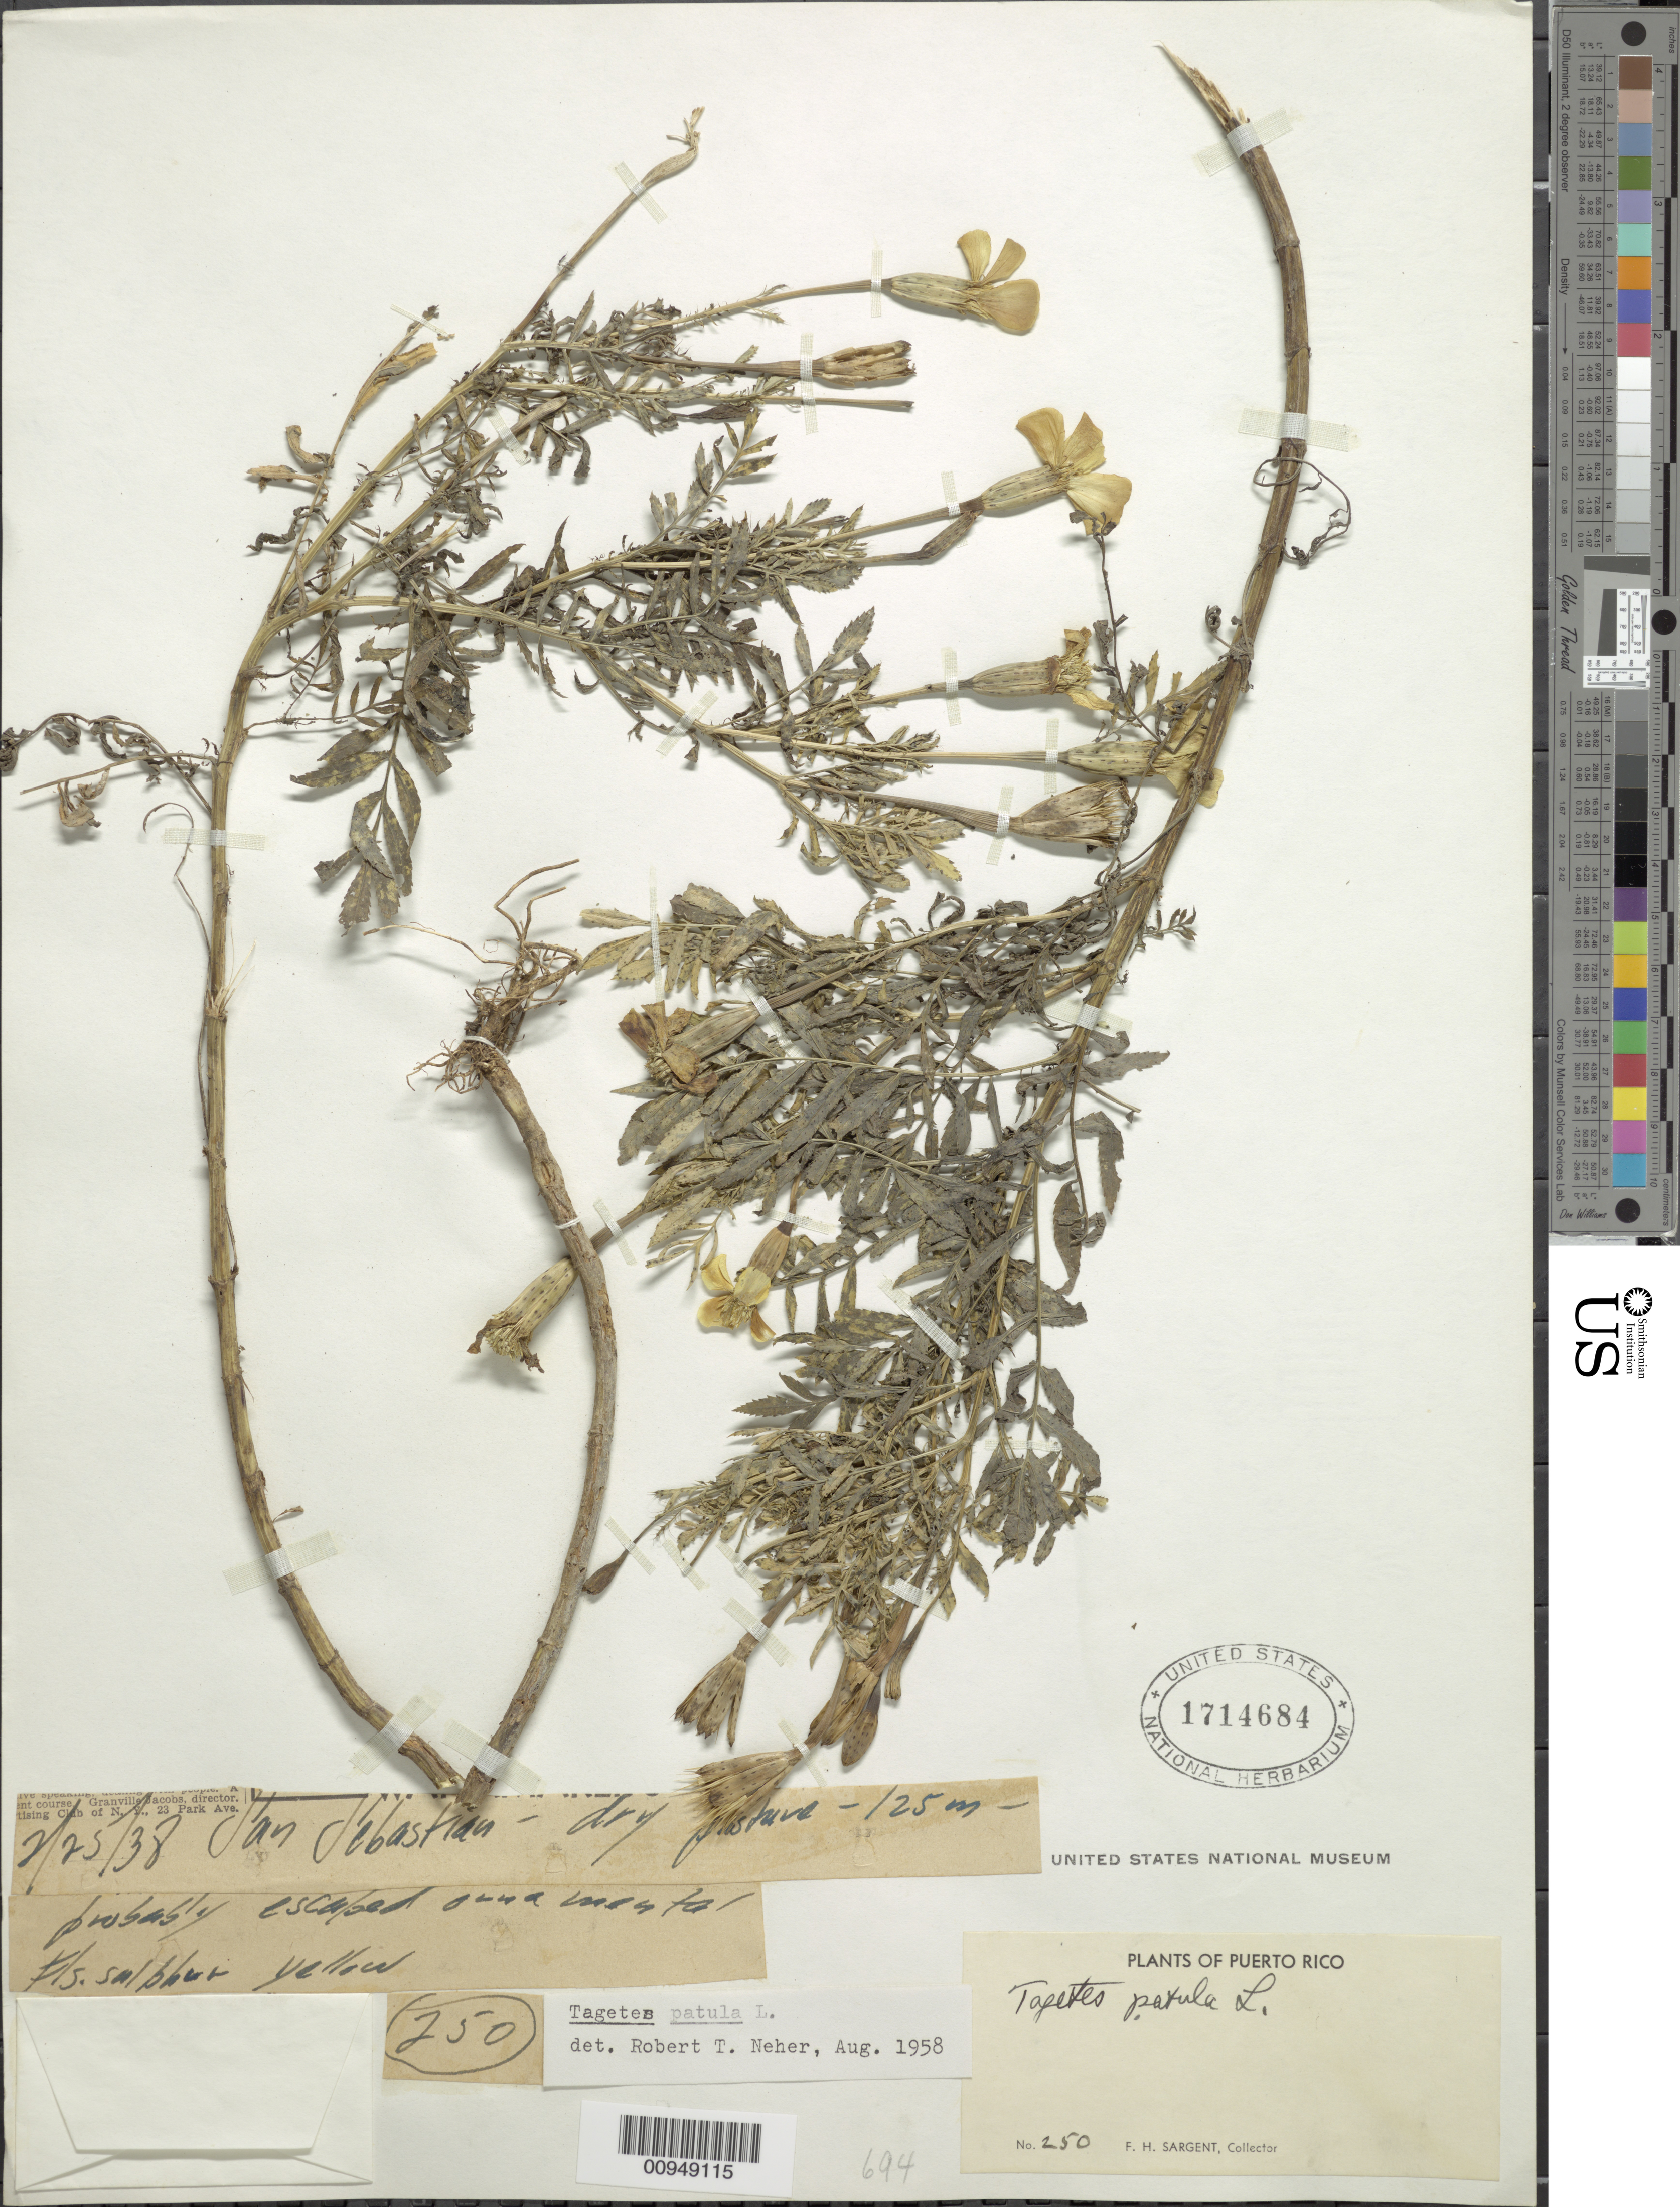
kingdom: Plantae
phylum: Tracheophyta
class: Magnoliopsida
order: Asterales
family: Asteraceae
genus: Tagetes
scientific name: Tagetes patula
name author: L.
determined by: Neher, R. T.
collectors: F. H. Sargent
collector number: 250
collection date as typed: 25 Feb 1938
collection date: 1938-02-25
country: Puerto Rico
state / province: San Sebastián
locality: San Sebastian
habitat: Dry pastures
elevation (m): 125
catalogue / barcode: US 1714684